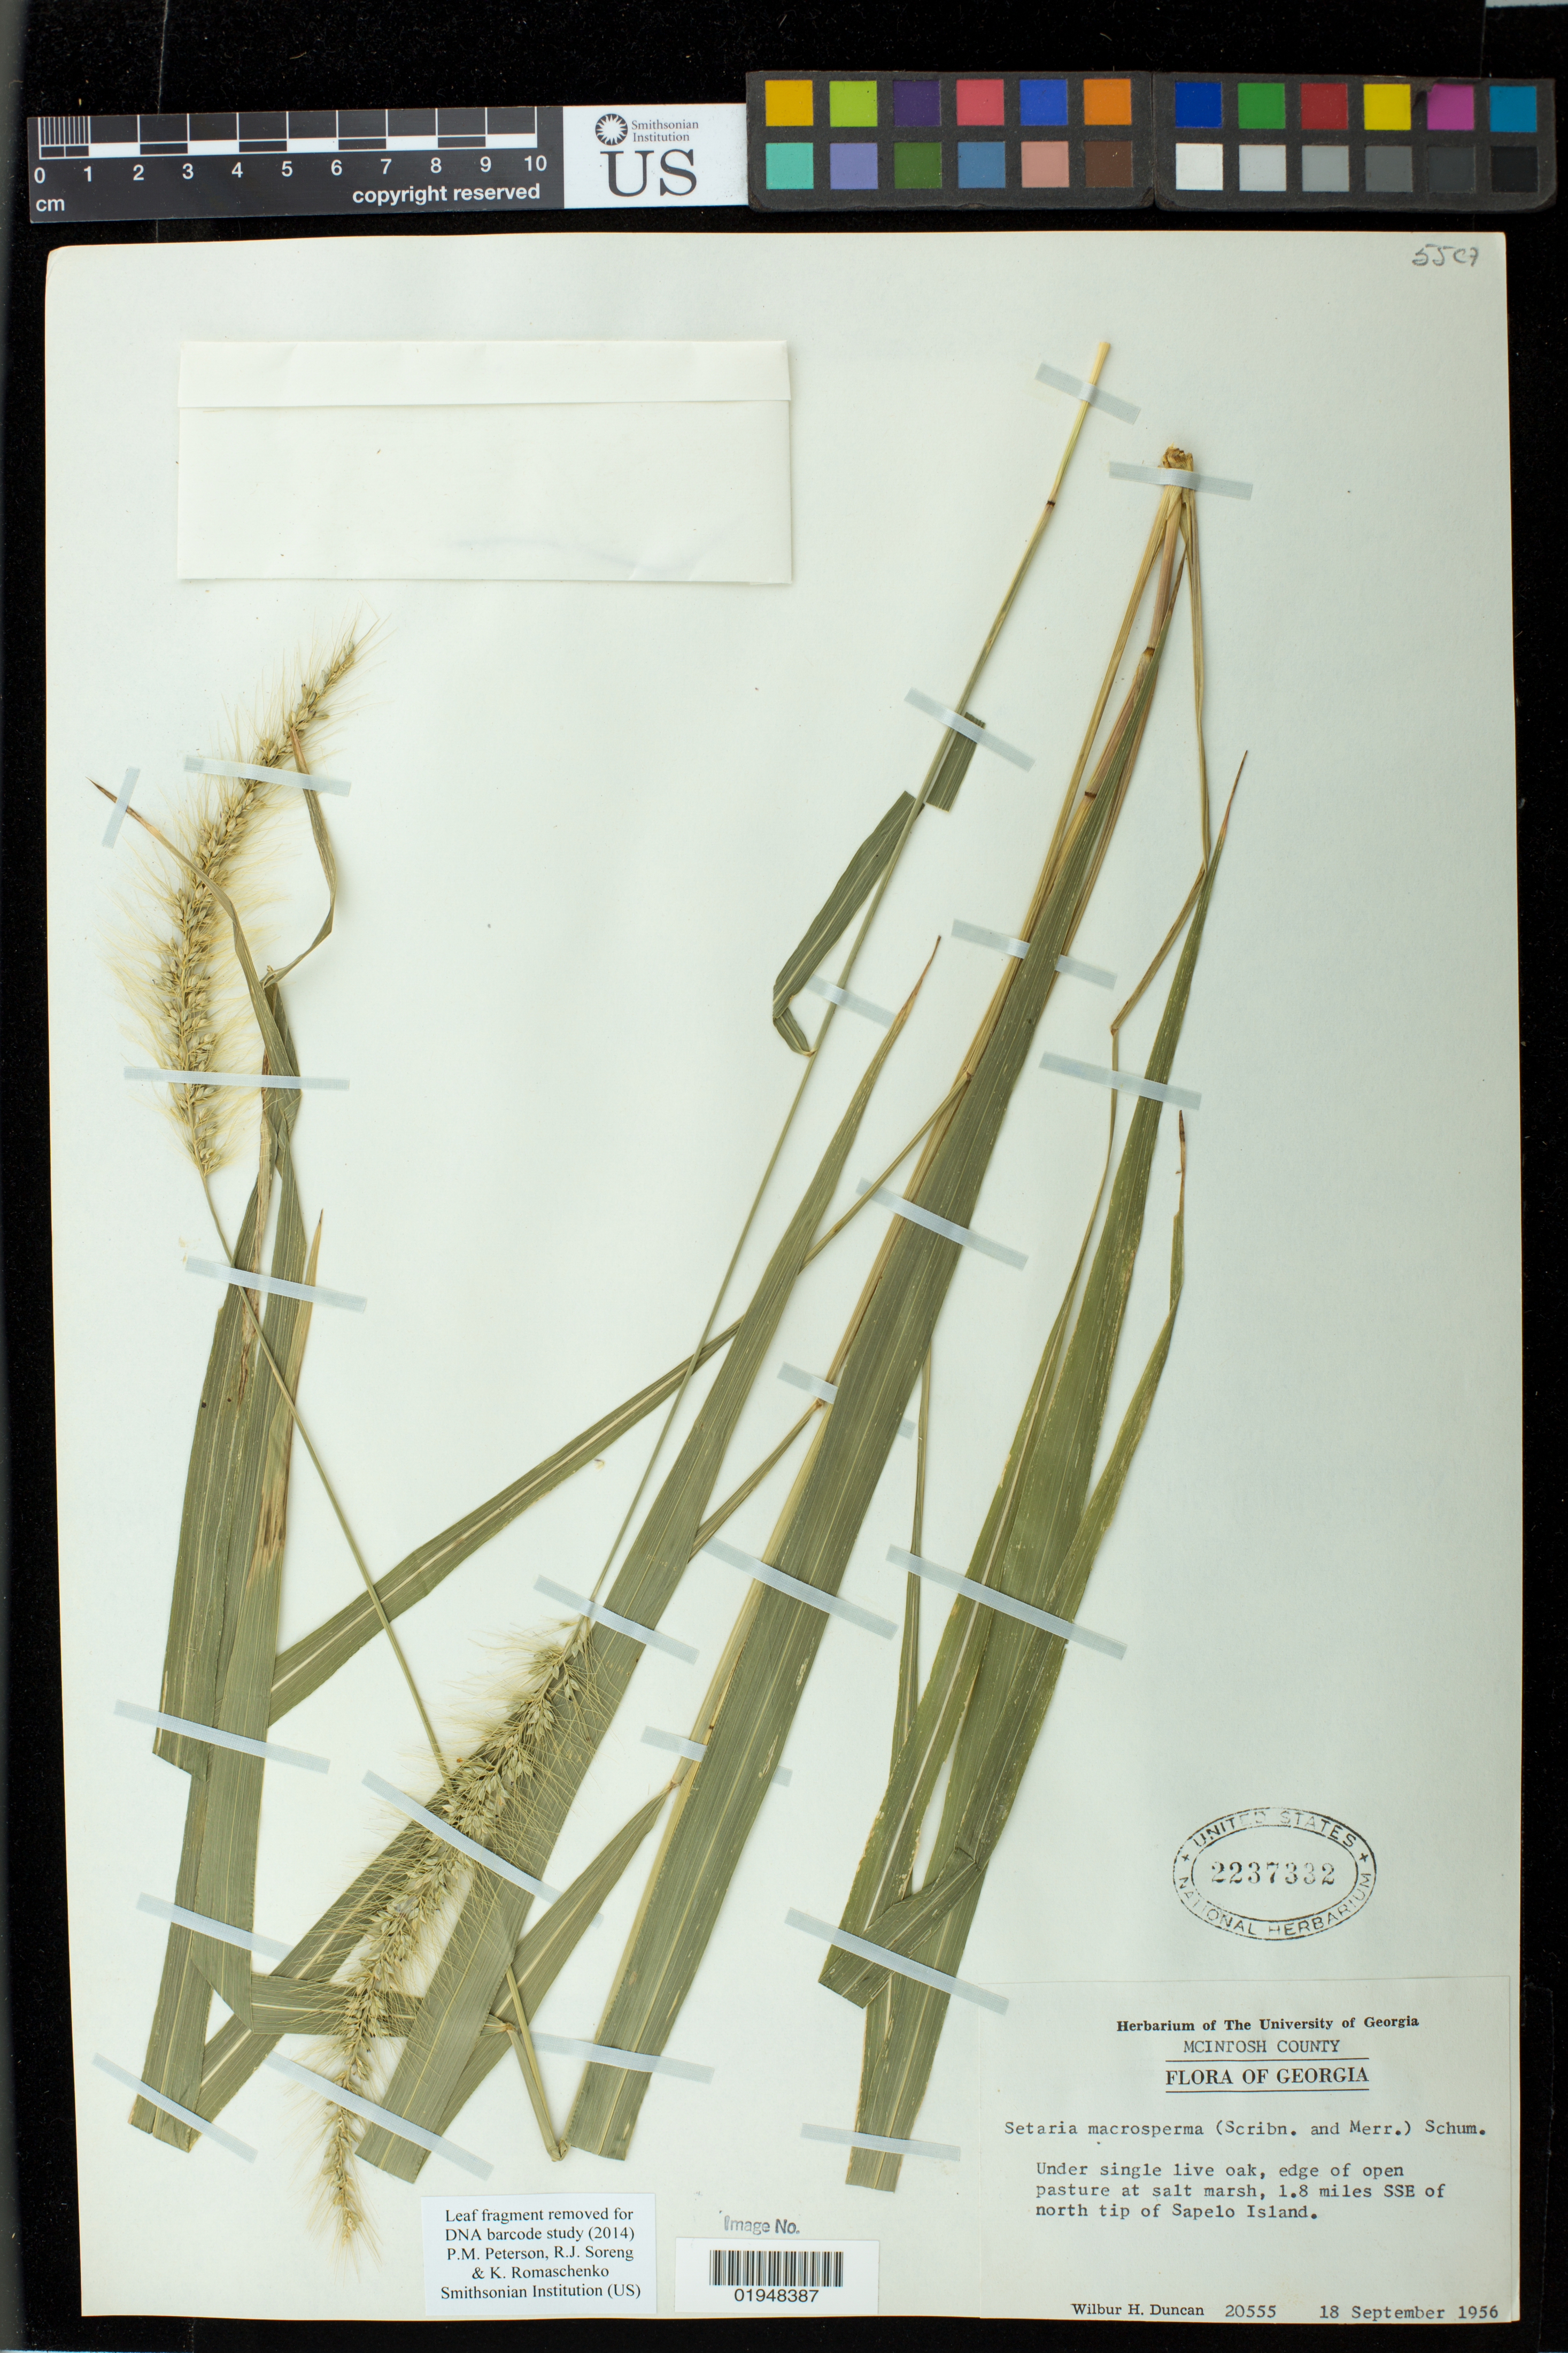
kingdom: Plantae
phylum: Tracheophyta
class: Liliopsida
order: Poales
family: Poaceae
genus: Setaria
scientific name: Setaria macrosperma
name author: (Scribn. & Merr.) K. Schum.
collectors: W. H. Duncan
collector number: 20555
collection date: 1956-09-18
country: United States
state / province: Georgia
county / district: McIntosh County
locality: Under single live oak, edge of open pasture at salt marsh, 1.8 miles SSE of north tip of Sapelo Island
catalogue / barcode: US 2237332